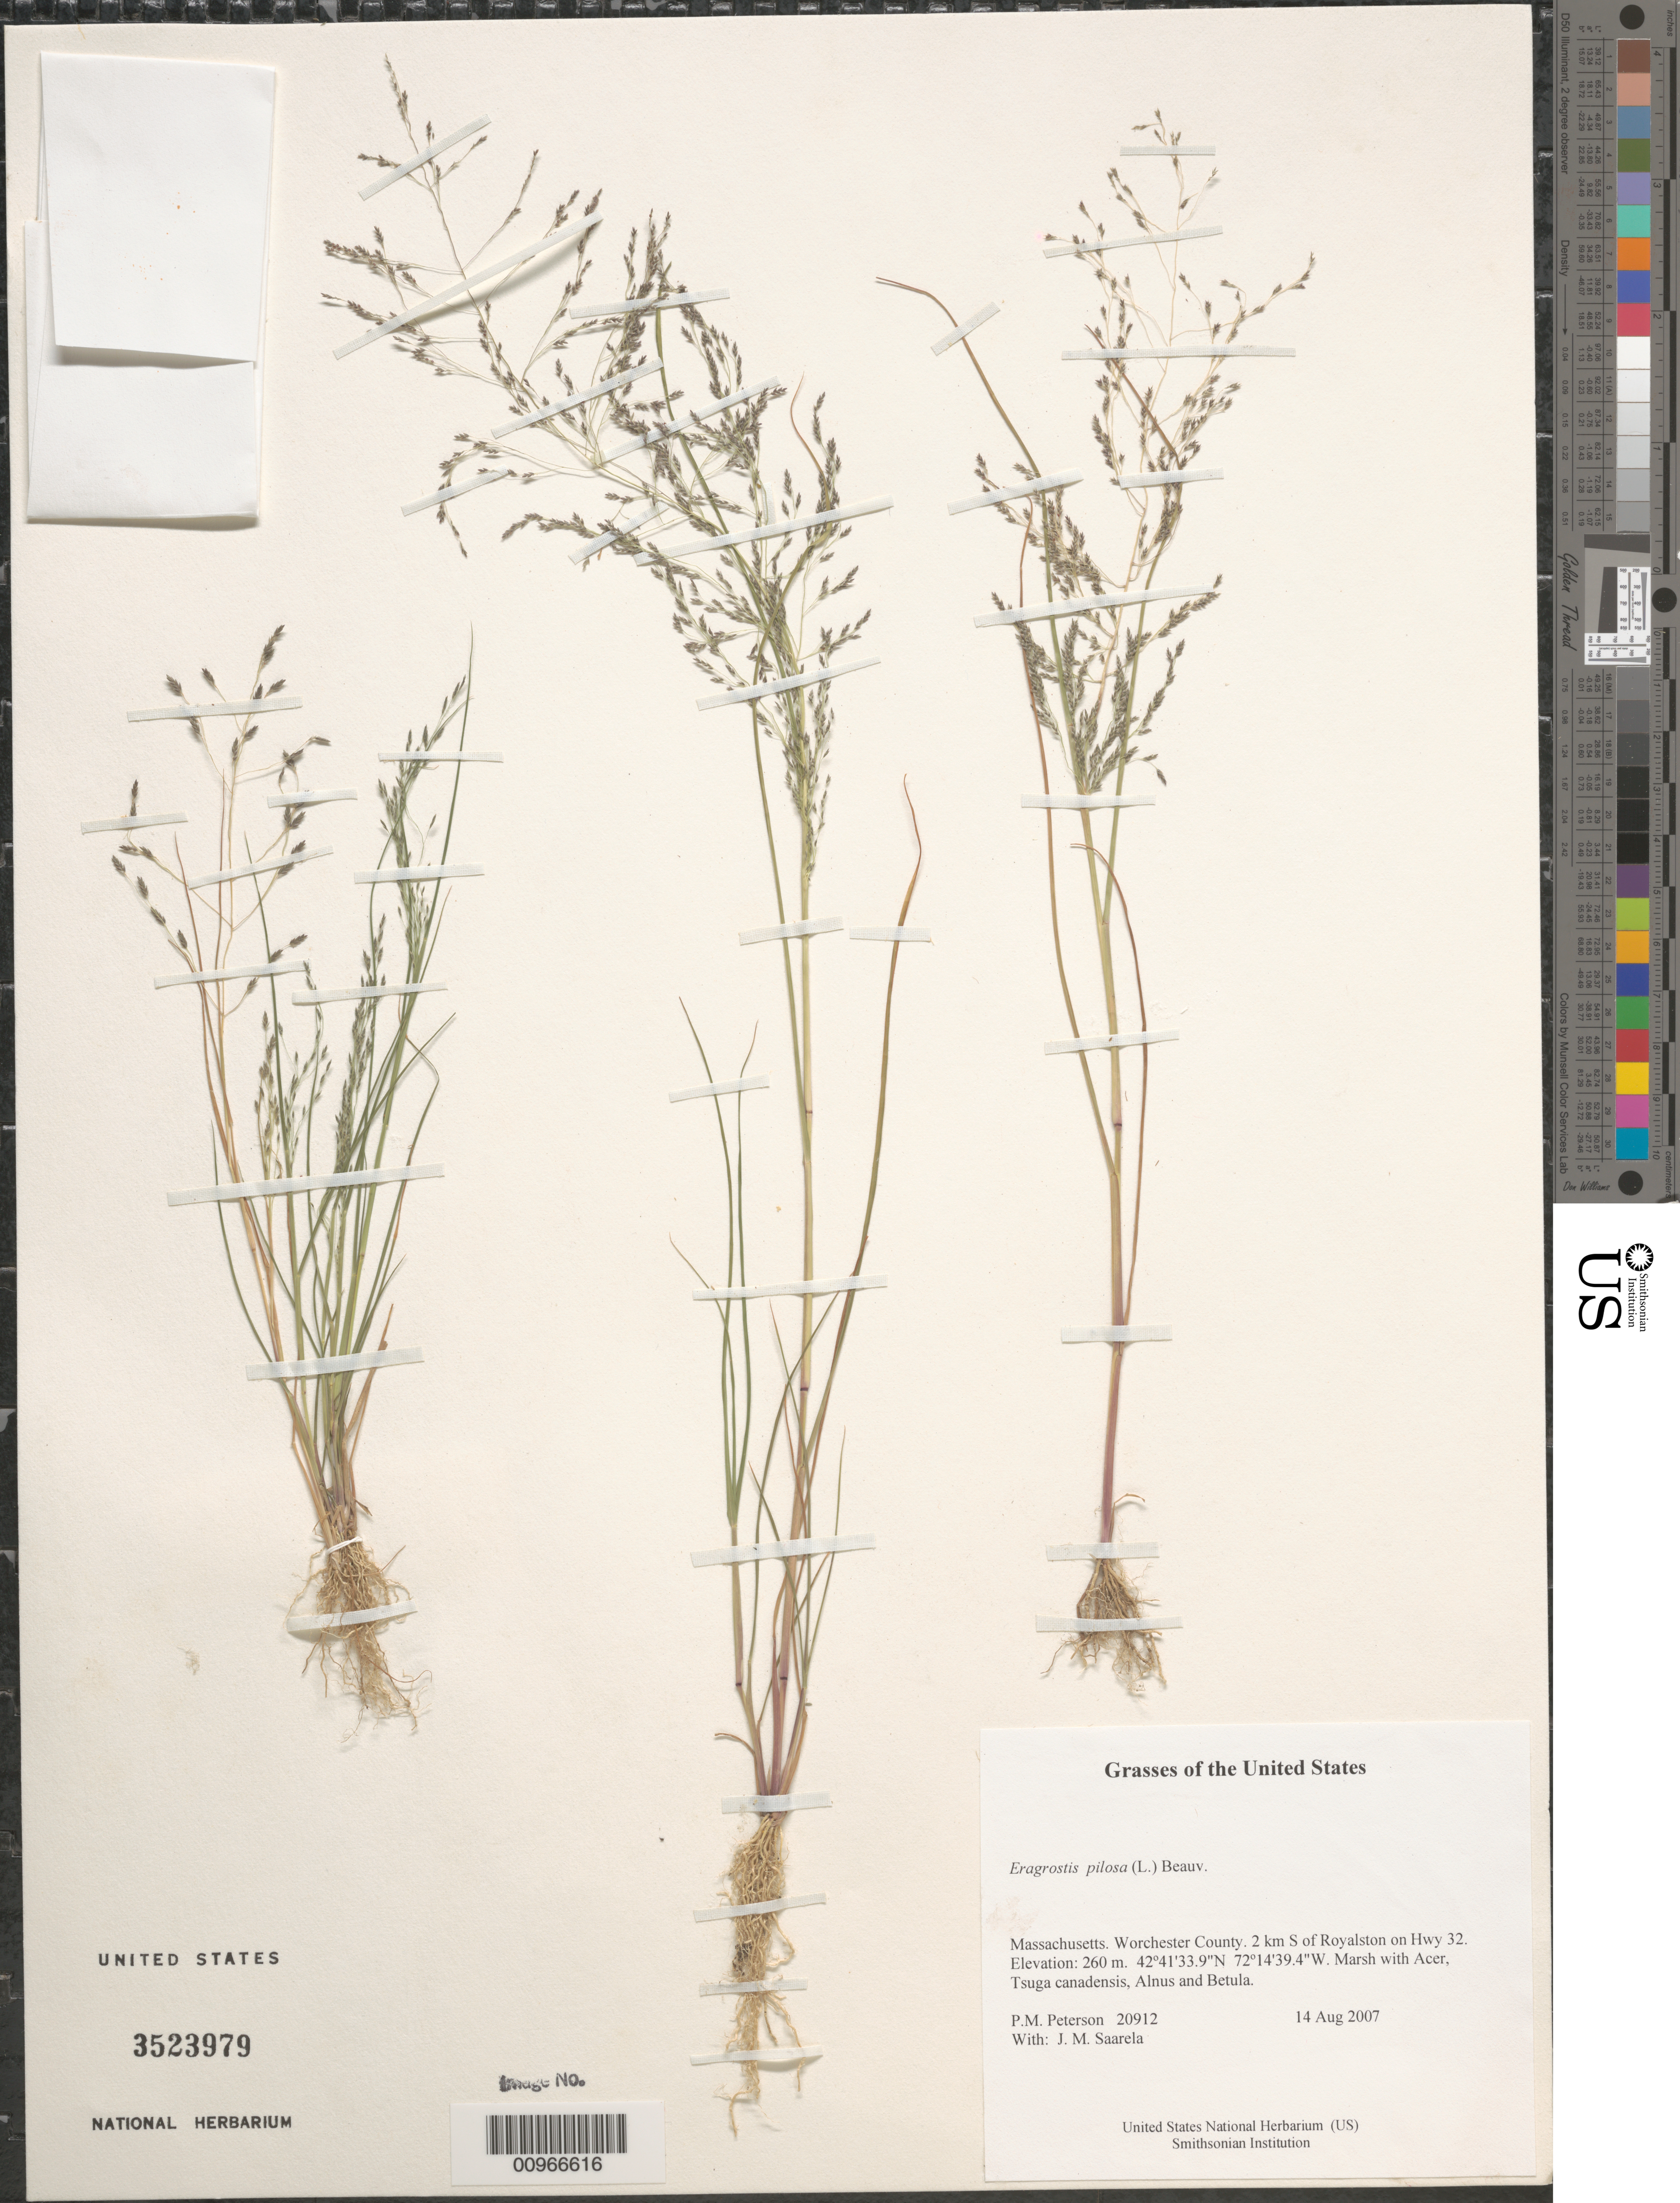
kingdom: Plantae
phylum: Tracheophyta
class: Liliopsida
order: Poales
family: Poaceae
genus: Eragrostis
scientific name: Eragrostis pilosa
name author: (L.) P. Beauv.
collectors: P. M. Peterson & J. Saarela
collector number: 20912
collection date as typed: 14 Aug 2007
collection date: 2007-08-14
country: United States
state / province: Massachusetts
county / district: Worchester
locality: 2 km S of Royalston on Hwy 32.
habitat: Marsh with Acer, Tsuga canadensis, Alnus and Betula.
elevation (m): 260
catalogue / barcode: US 3523979